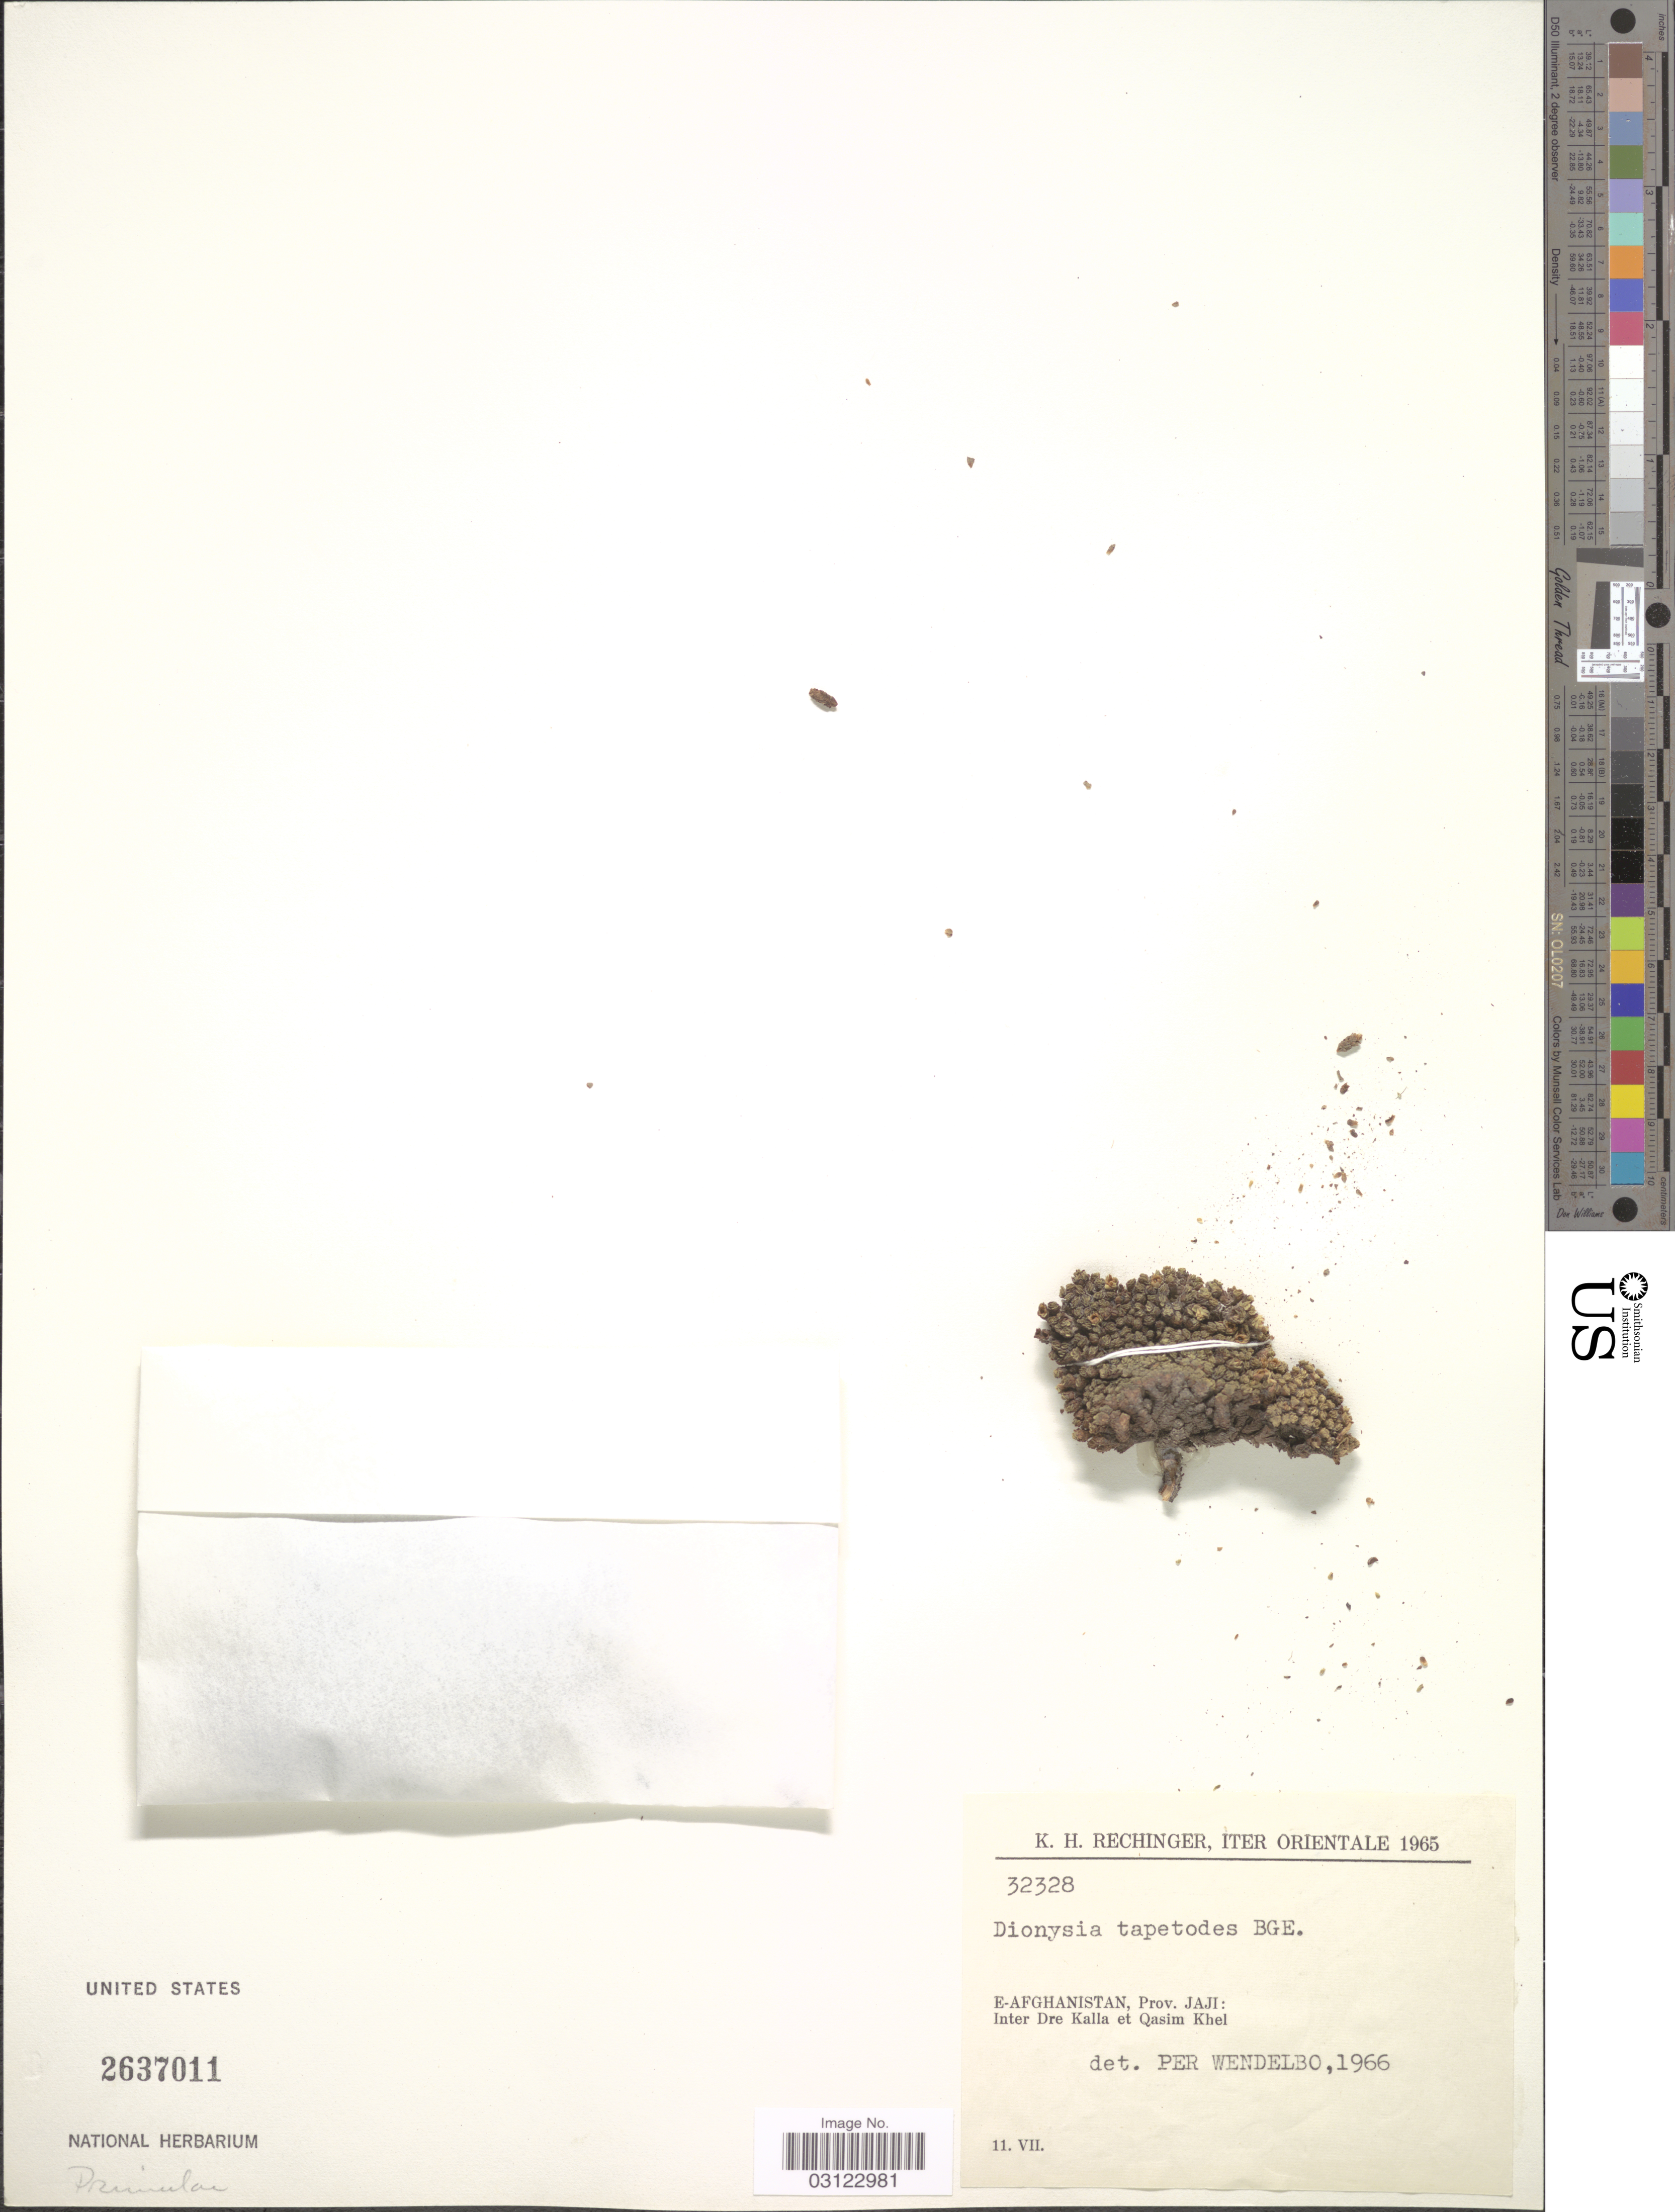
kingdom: Plantae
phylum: Tracheophyta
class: Magnoliopsida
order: Ericales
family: Primulaceae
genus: Dionysia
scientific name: Dionysia tapetodes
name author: Bunge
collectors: K. H. Rechinger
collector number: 32328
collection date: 1965-07-11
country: Afghanistan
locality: Iter Orientale. E-Afghanistan, Prov. Jaji: Inter Dre Kalla et Qasim Khel.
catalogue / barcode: US 2637011